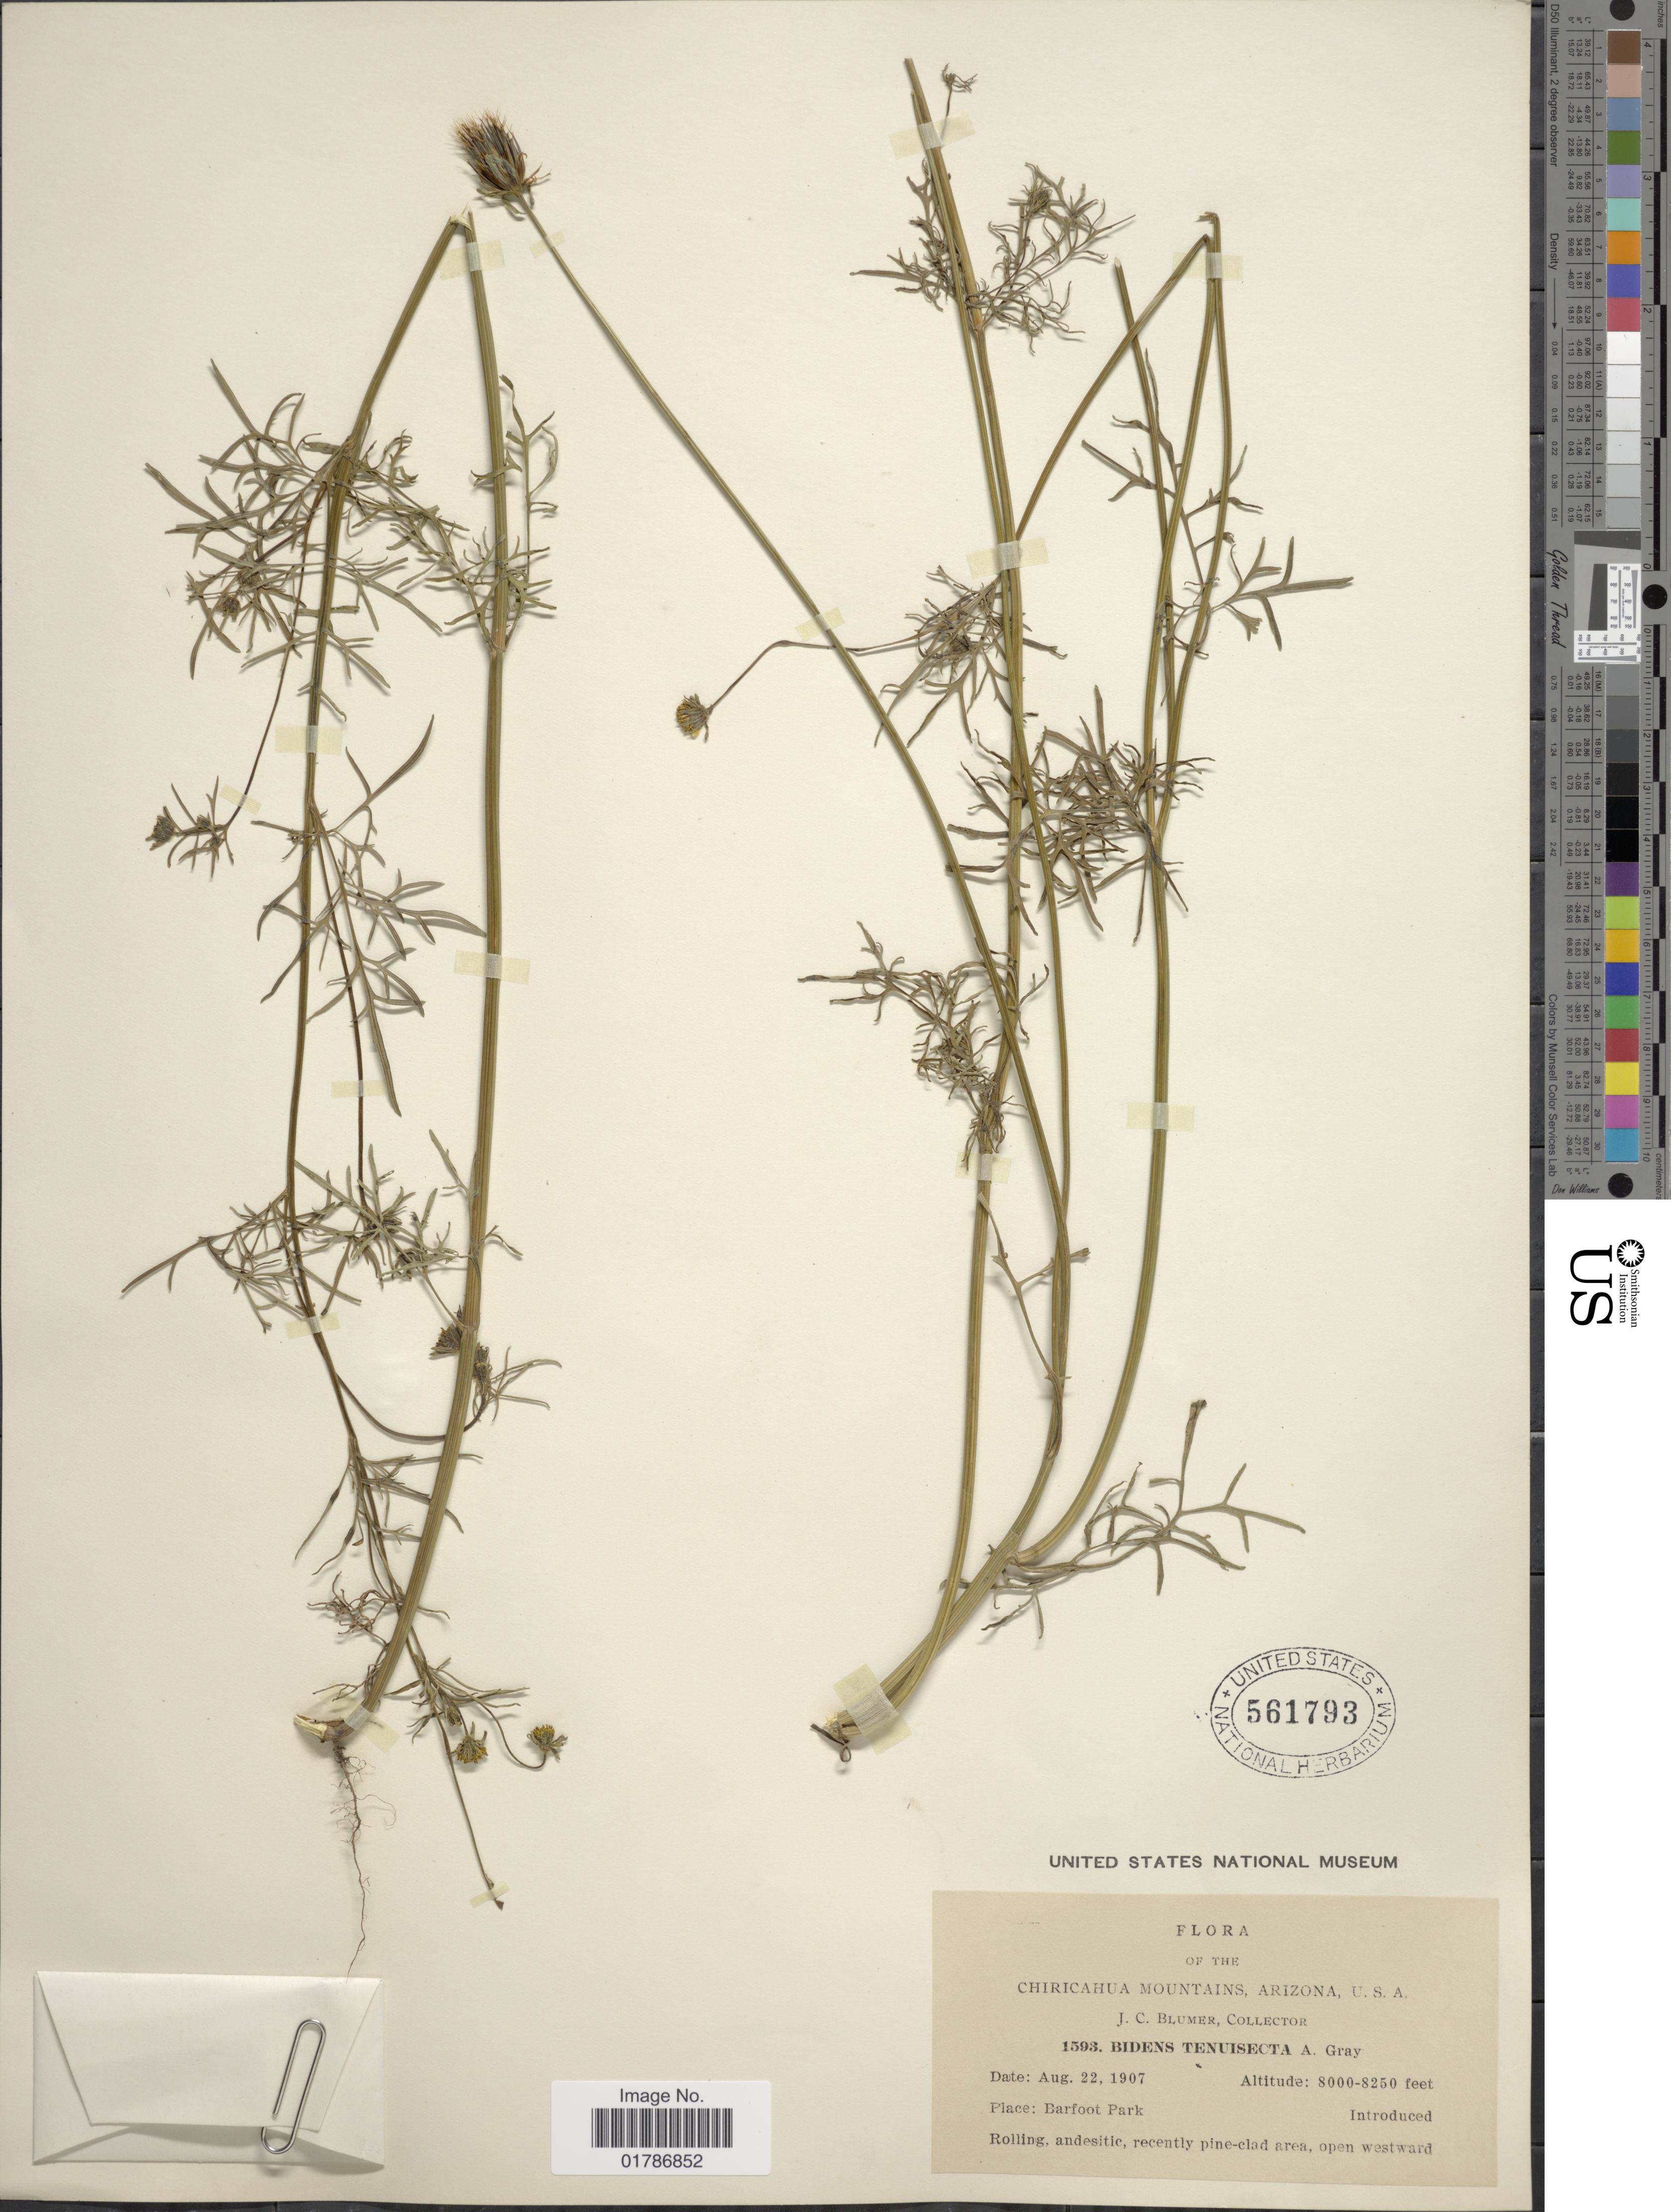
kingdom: Plantae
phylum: Tracheophyta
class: Magnoliopsida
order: Asterales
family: Asteraceae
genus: Bidens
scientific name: Bidens tenuisecta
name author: A. Gray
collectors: J. C. Blumer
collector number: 1593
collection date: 1907-08-22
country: United States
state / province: Arizona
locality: The Chiricahua Mountains, Arizona, Barfoot Park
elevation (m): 2438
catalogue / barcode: US 561793